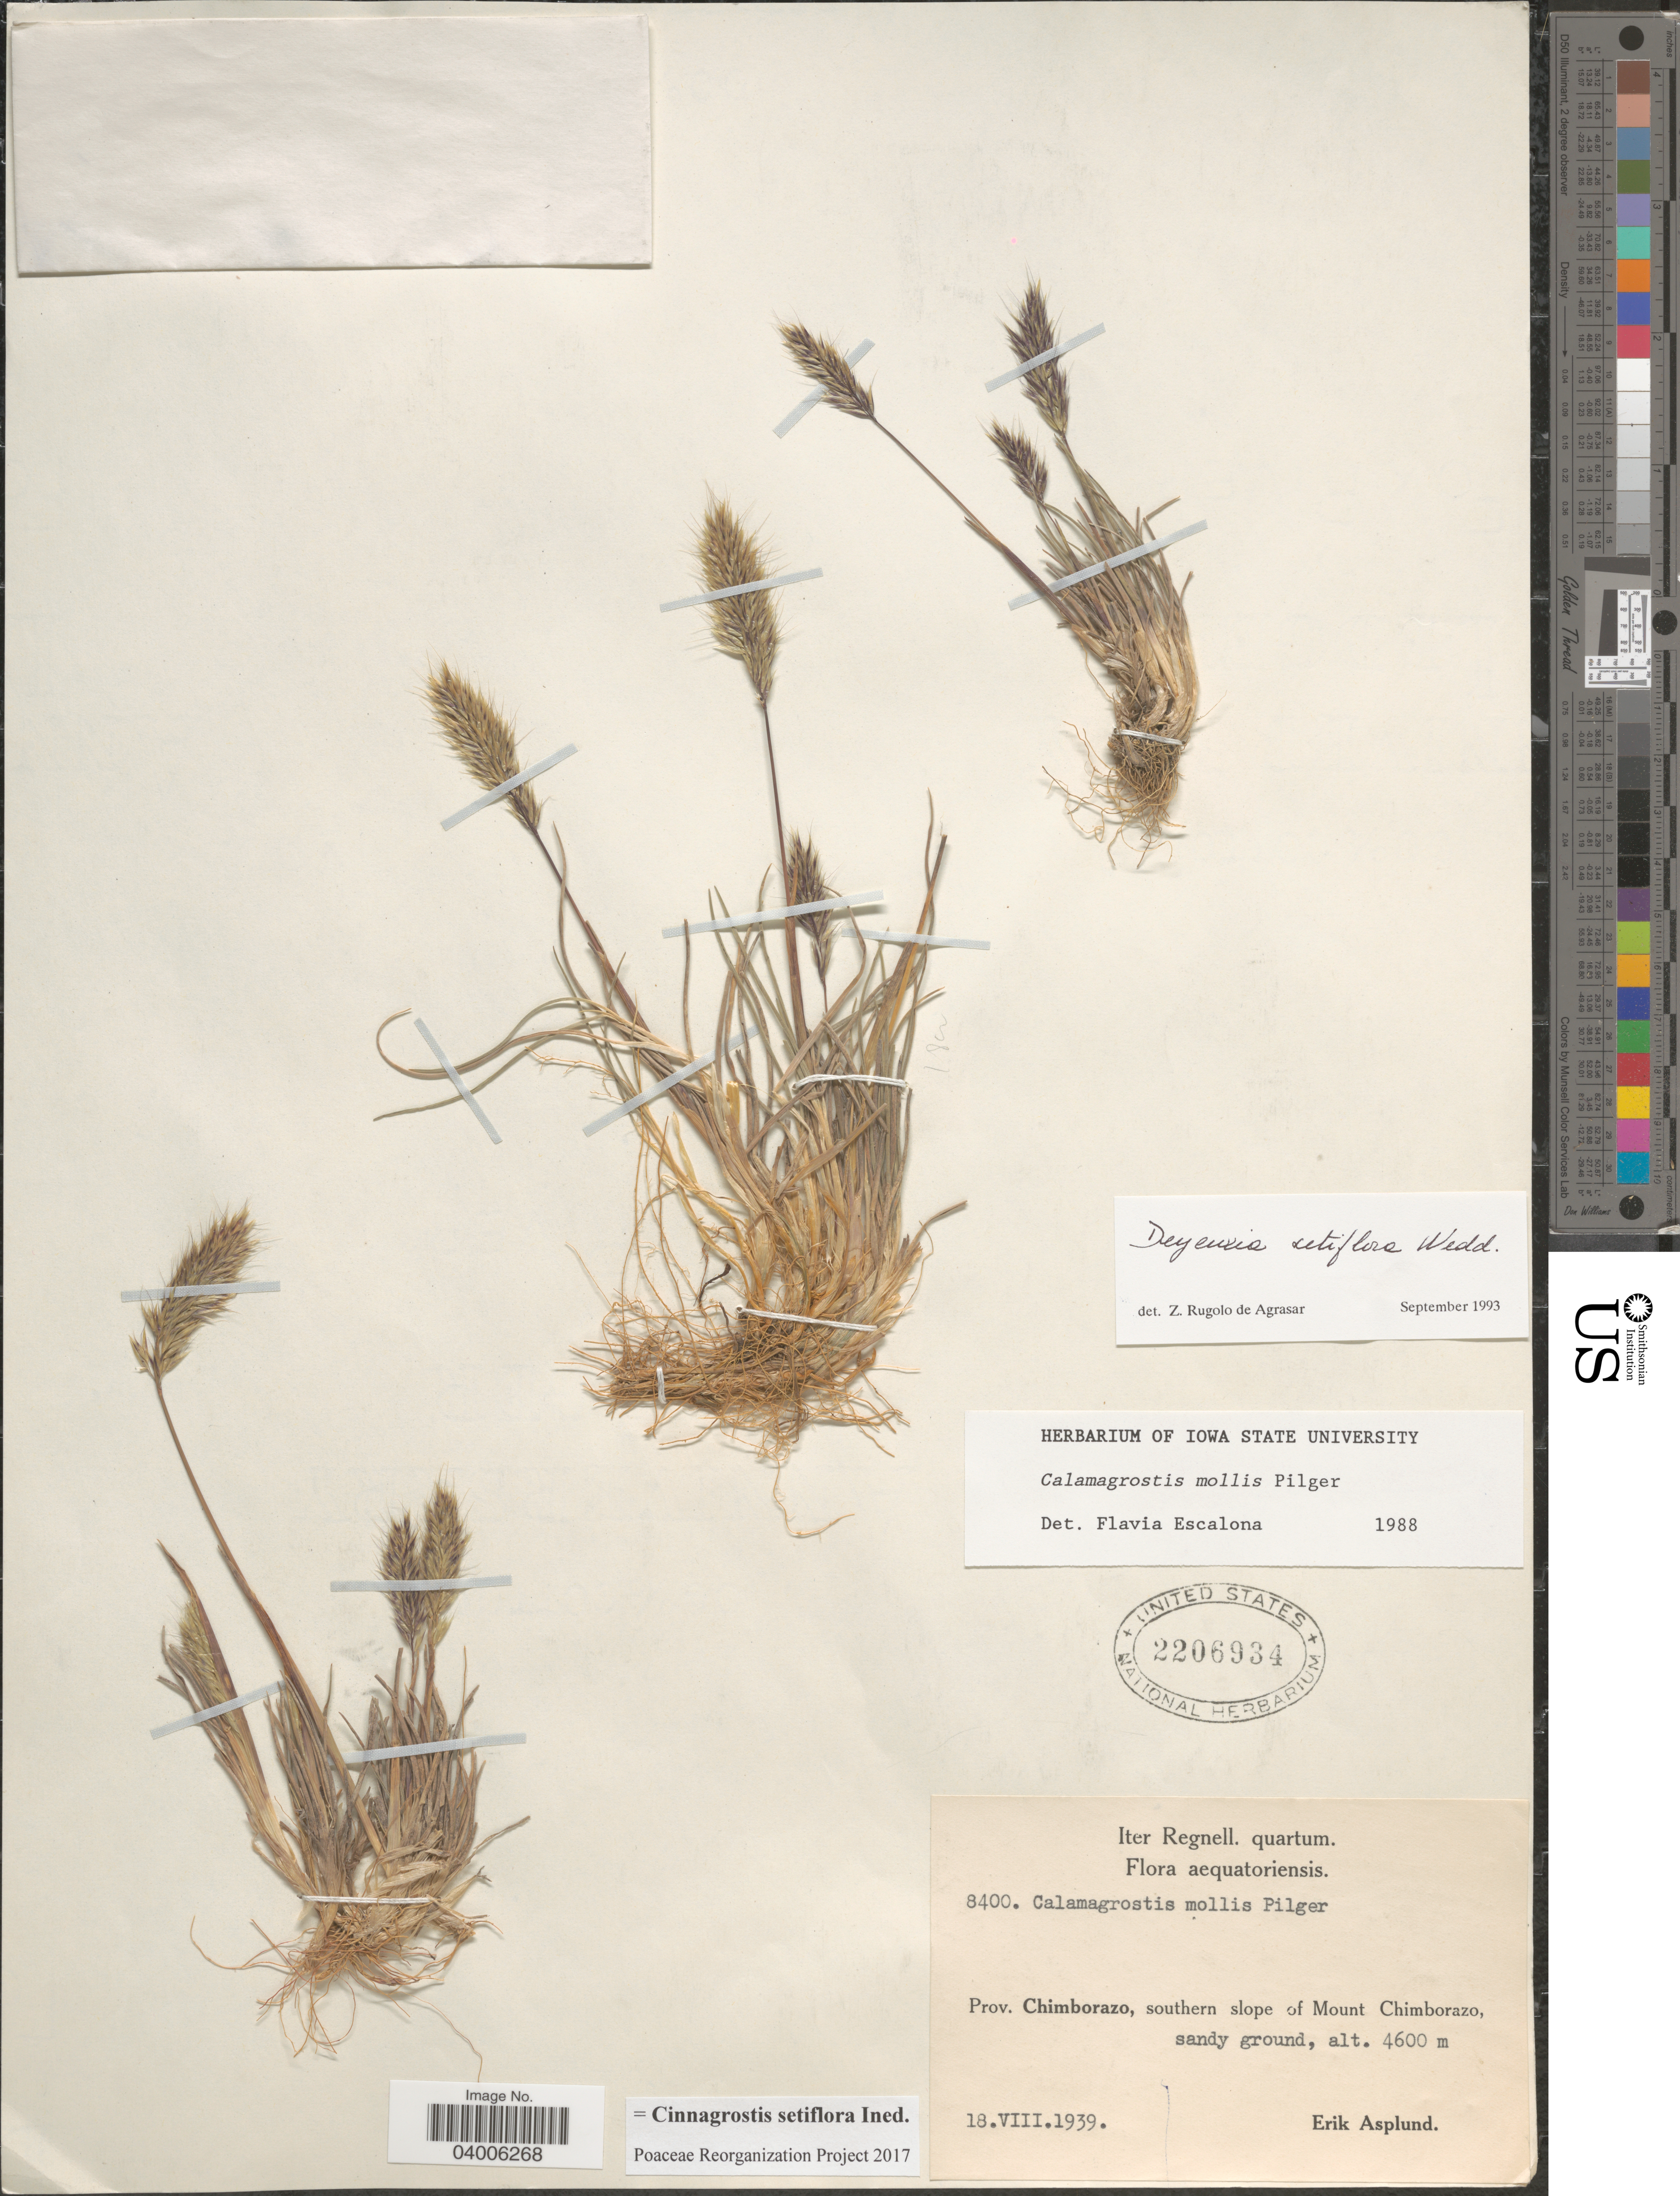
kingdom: Plantae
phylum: Tracheophyta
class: Liliopsida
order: Poales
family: Poaceae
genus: Cinnagrostis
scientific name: Cinnagrostis setiflora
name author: (Wedd.) P.M. Peterson et al.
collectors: E. Asplund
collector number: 8400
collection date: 1939-08-18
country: Ecuador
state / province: Chimborazo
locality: Southern slope of Mount Chimborazo.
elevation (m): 4600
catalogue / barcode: US 2206934